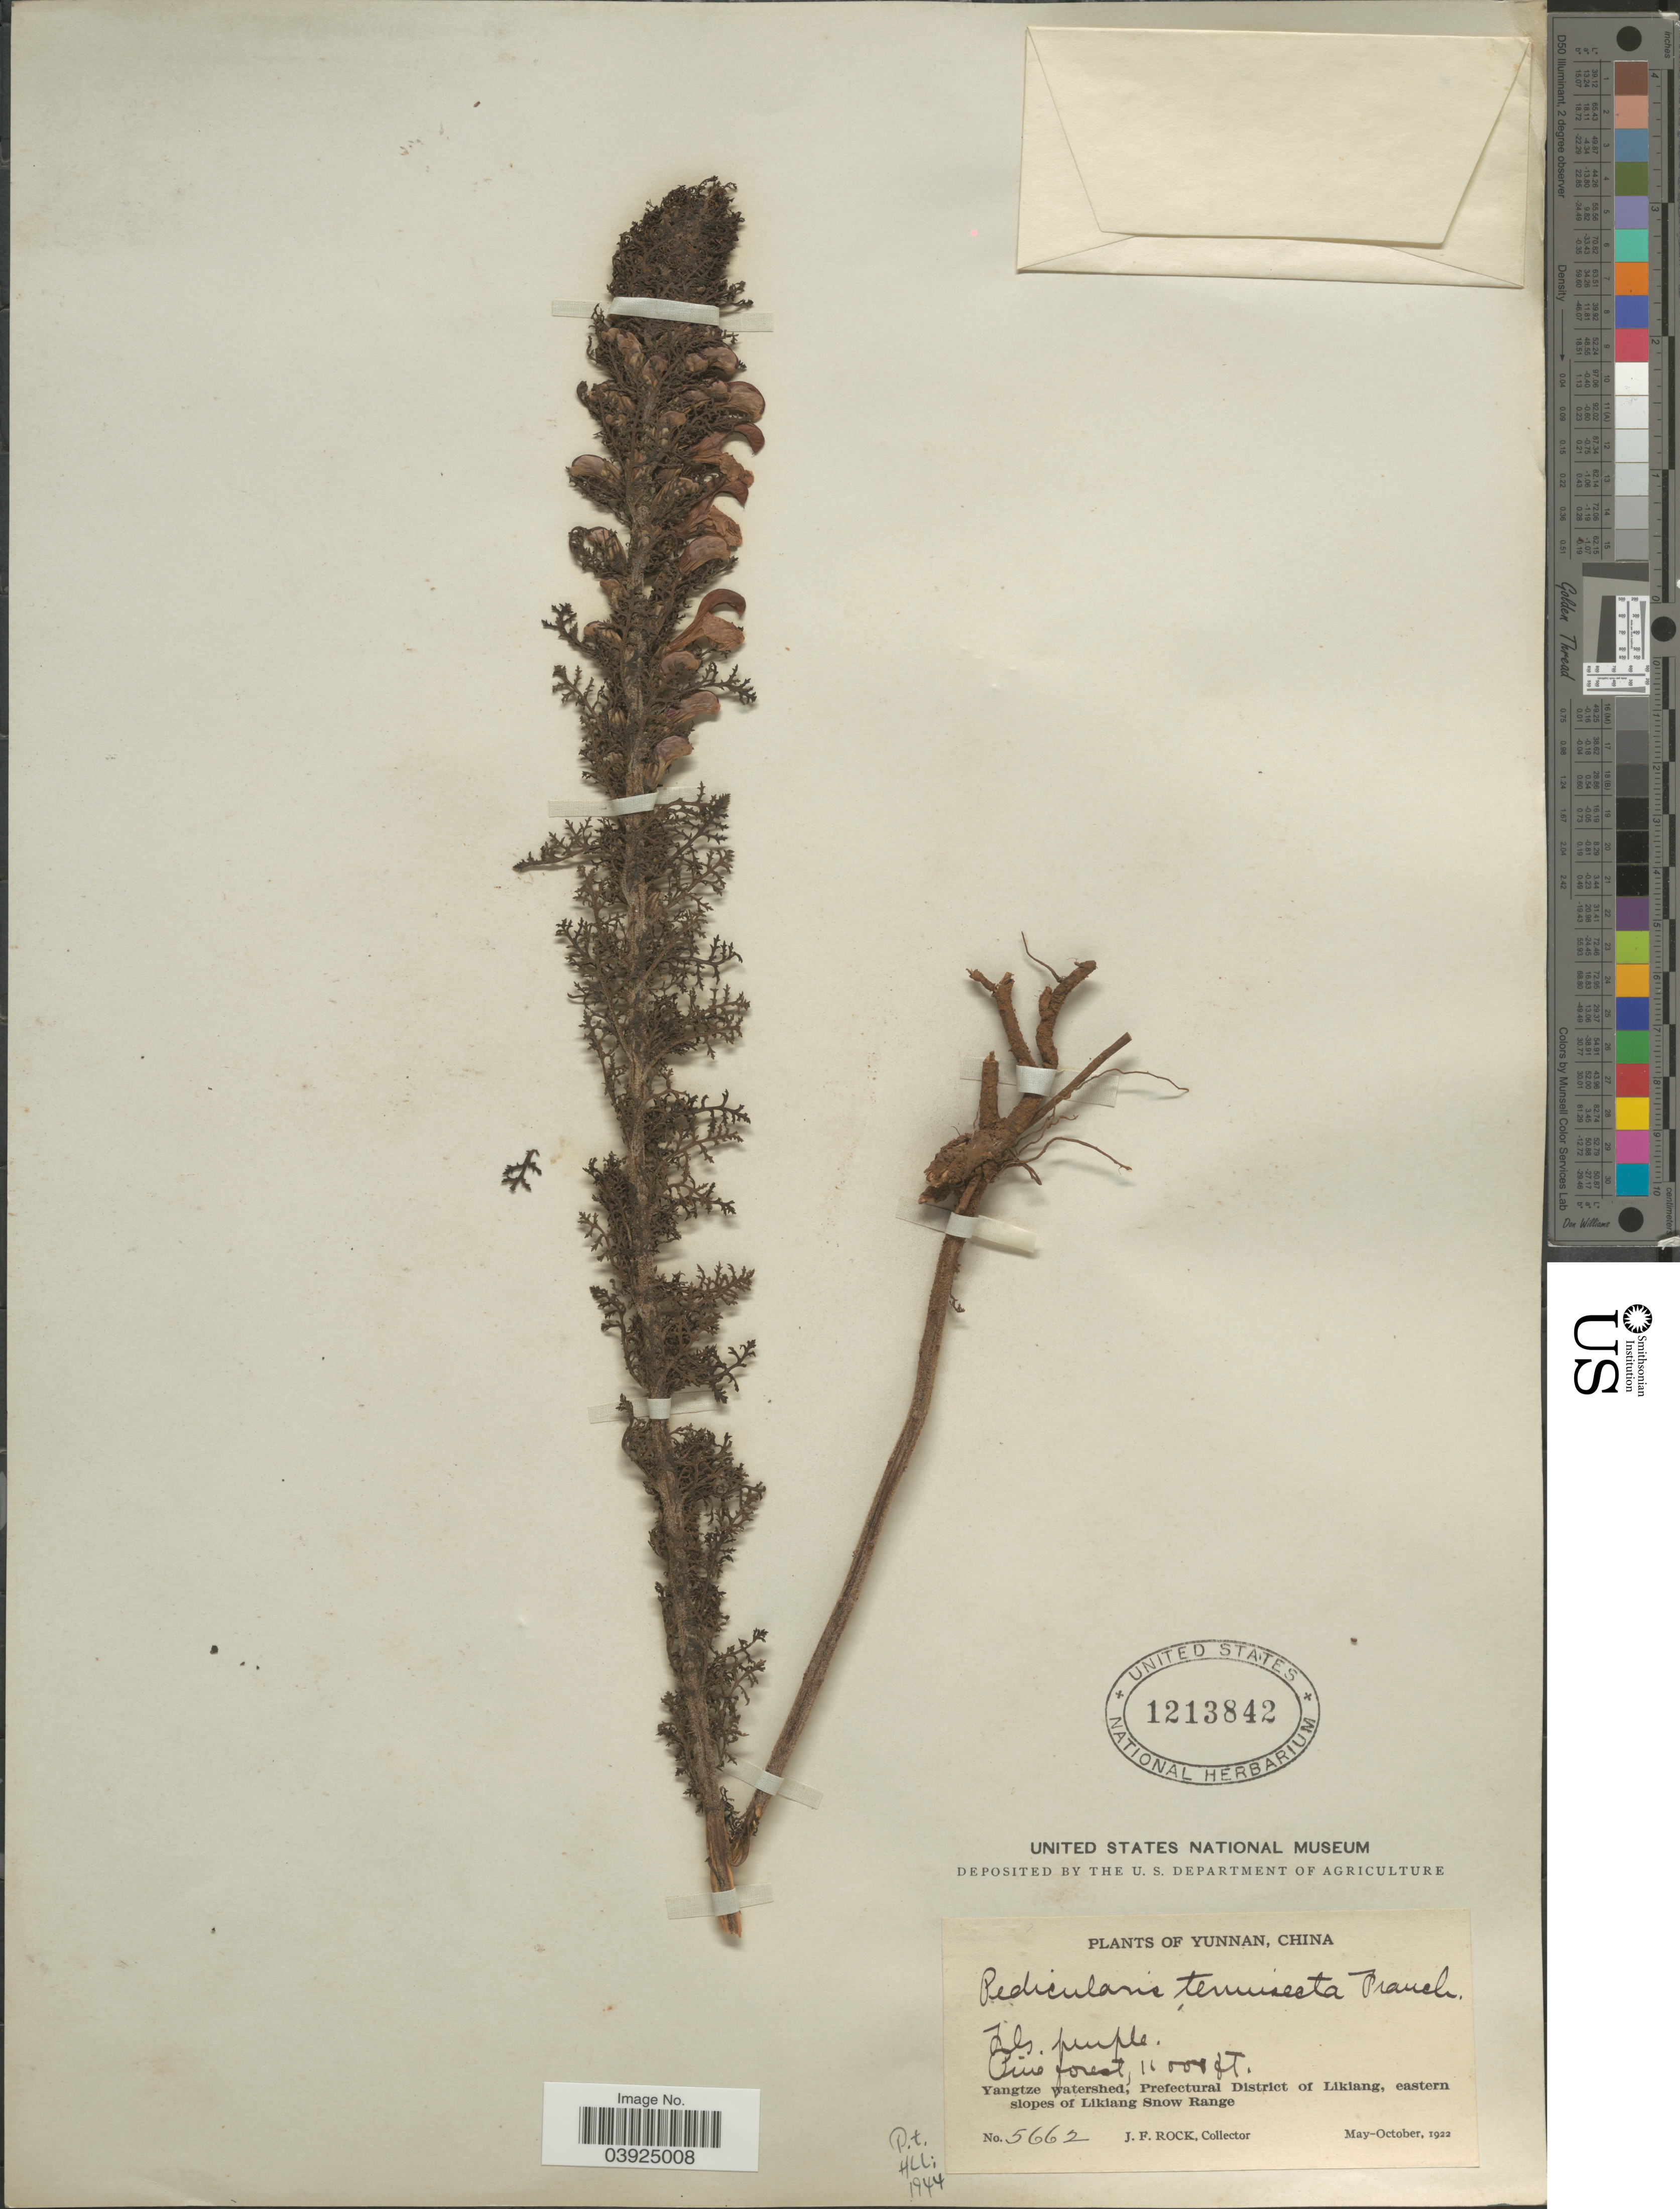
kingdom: Plantae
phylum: Tracheophyta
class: Magnoliopsida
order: Lamiales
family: Orobanchaceae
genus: Pedicularis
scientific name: Pedicularis tenuisecta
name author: Franch. ex Maxim.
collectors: J. Rock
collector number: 5662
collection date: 1922-05/1922-10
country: China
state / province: Yunnan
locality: Yangtze watershed, Prefectural District of Likiang, eastern slopes of Likiang Snow Range.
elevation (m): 3353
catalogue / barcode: US 1213842